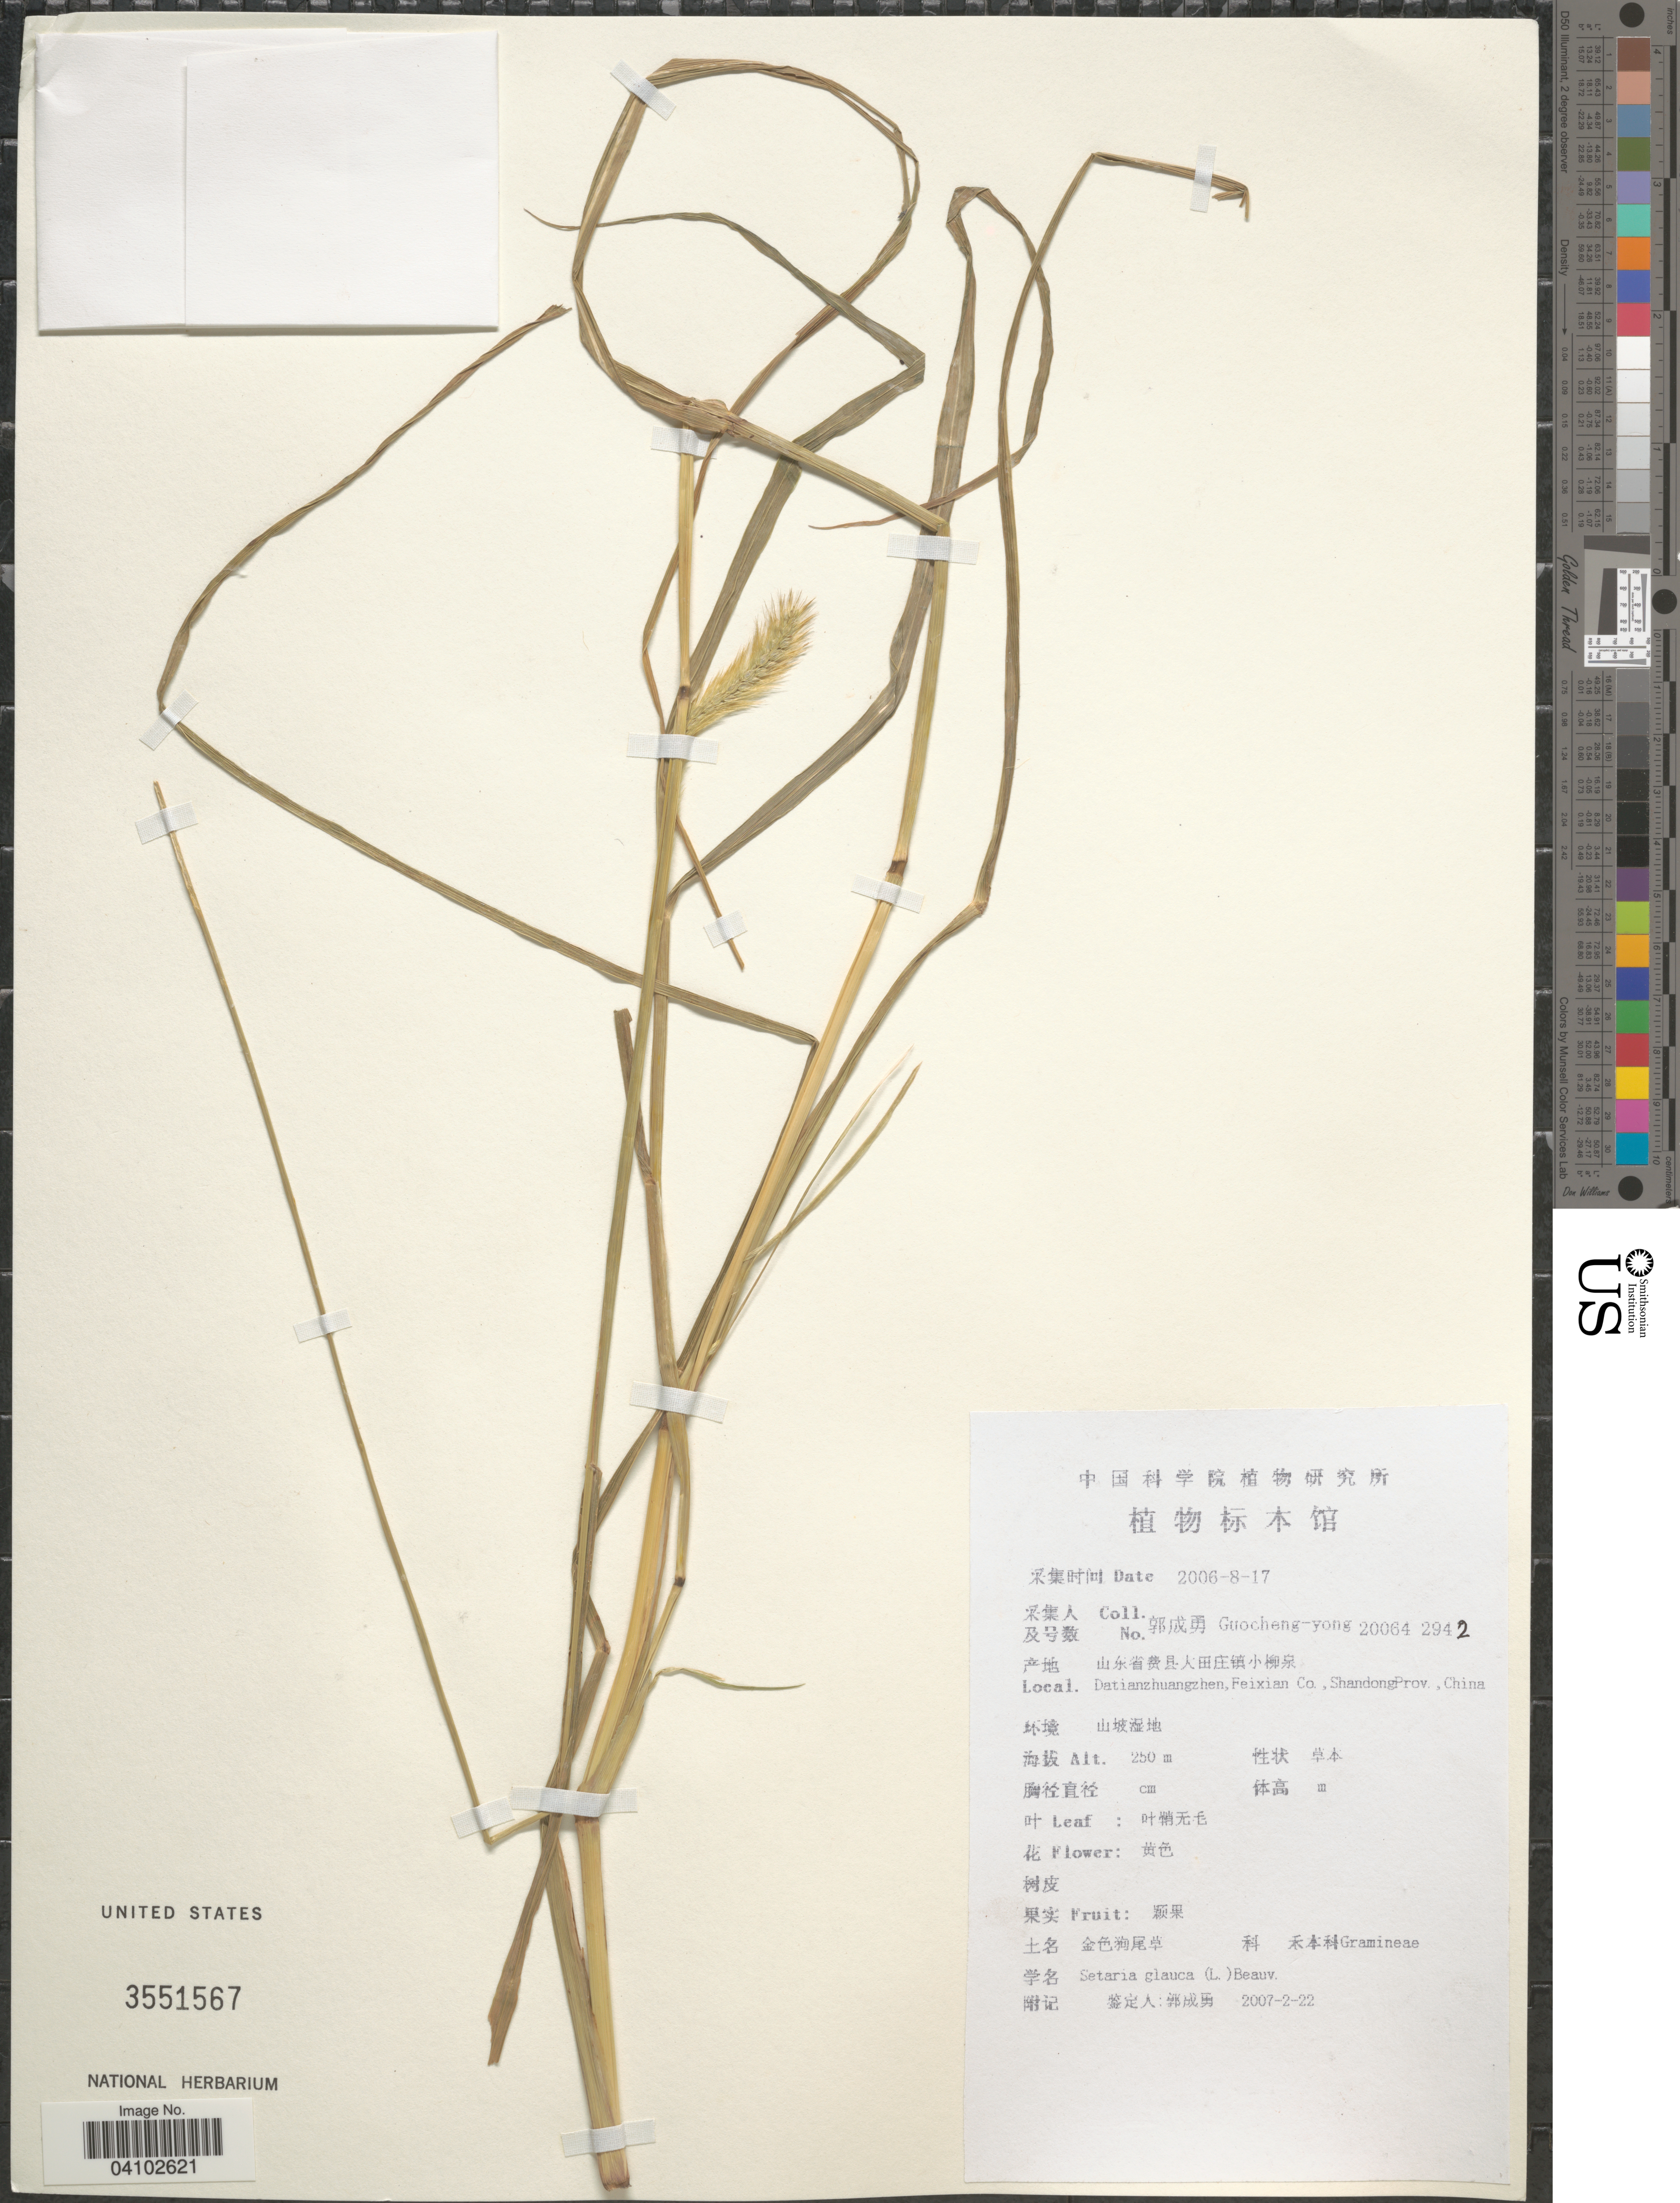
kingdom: Plantae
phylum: Tracheophyta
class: Liliopsida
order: Poales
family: Poaceae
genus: Cenchrus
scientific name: Cenchrus americanus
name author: (L.) Morrone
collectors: Guo cheng-yong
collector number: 200642942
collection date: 2006-08-17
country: China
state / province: Shandong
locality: Datianzhuangzhen, Feixian Co.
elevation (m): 250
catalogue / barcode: US 3551567